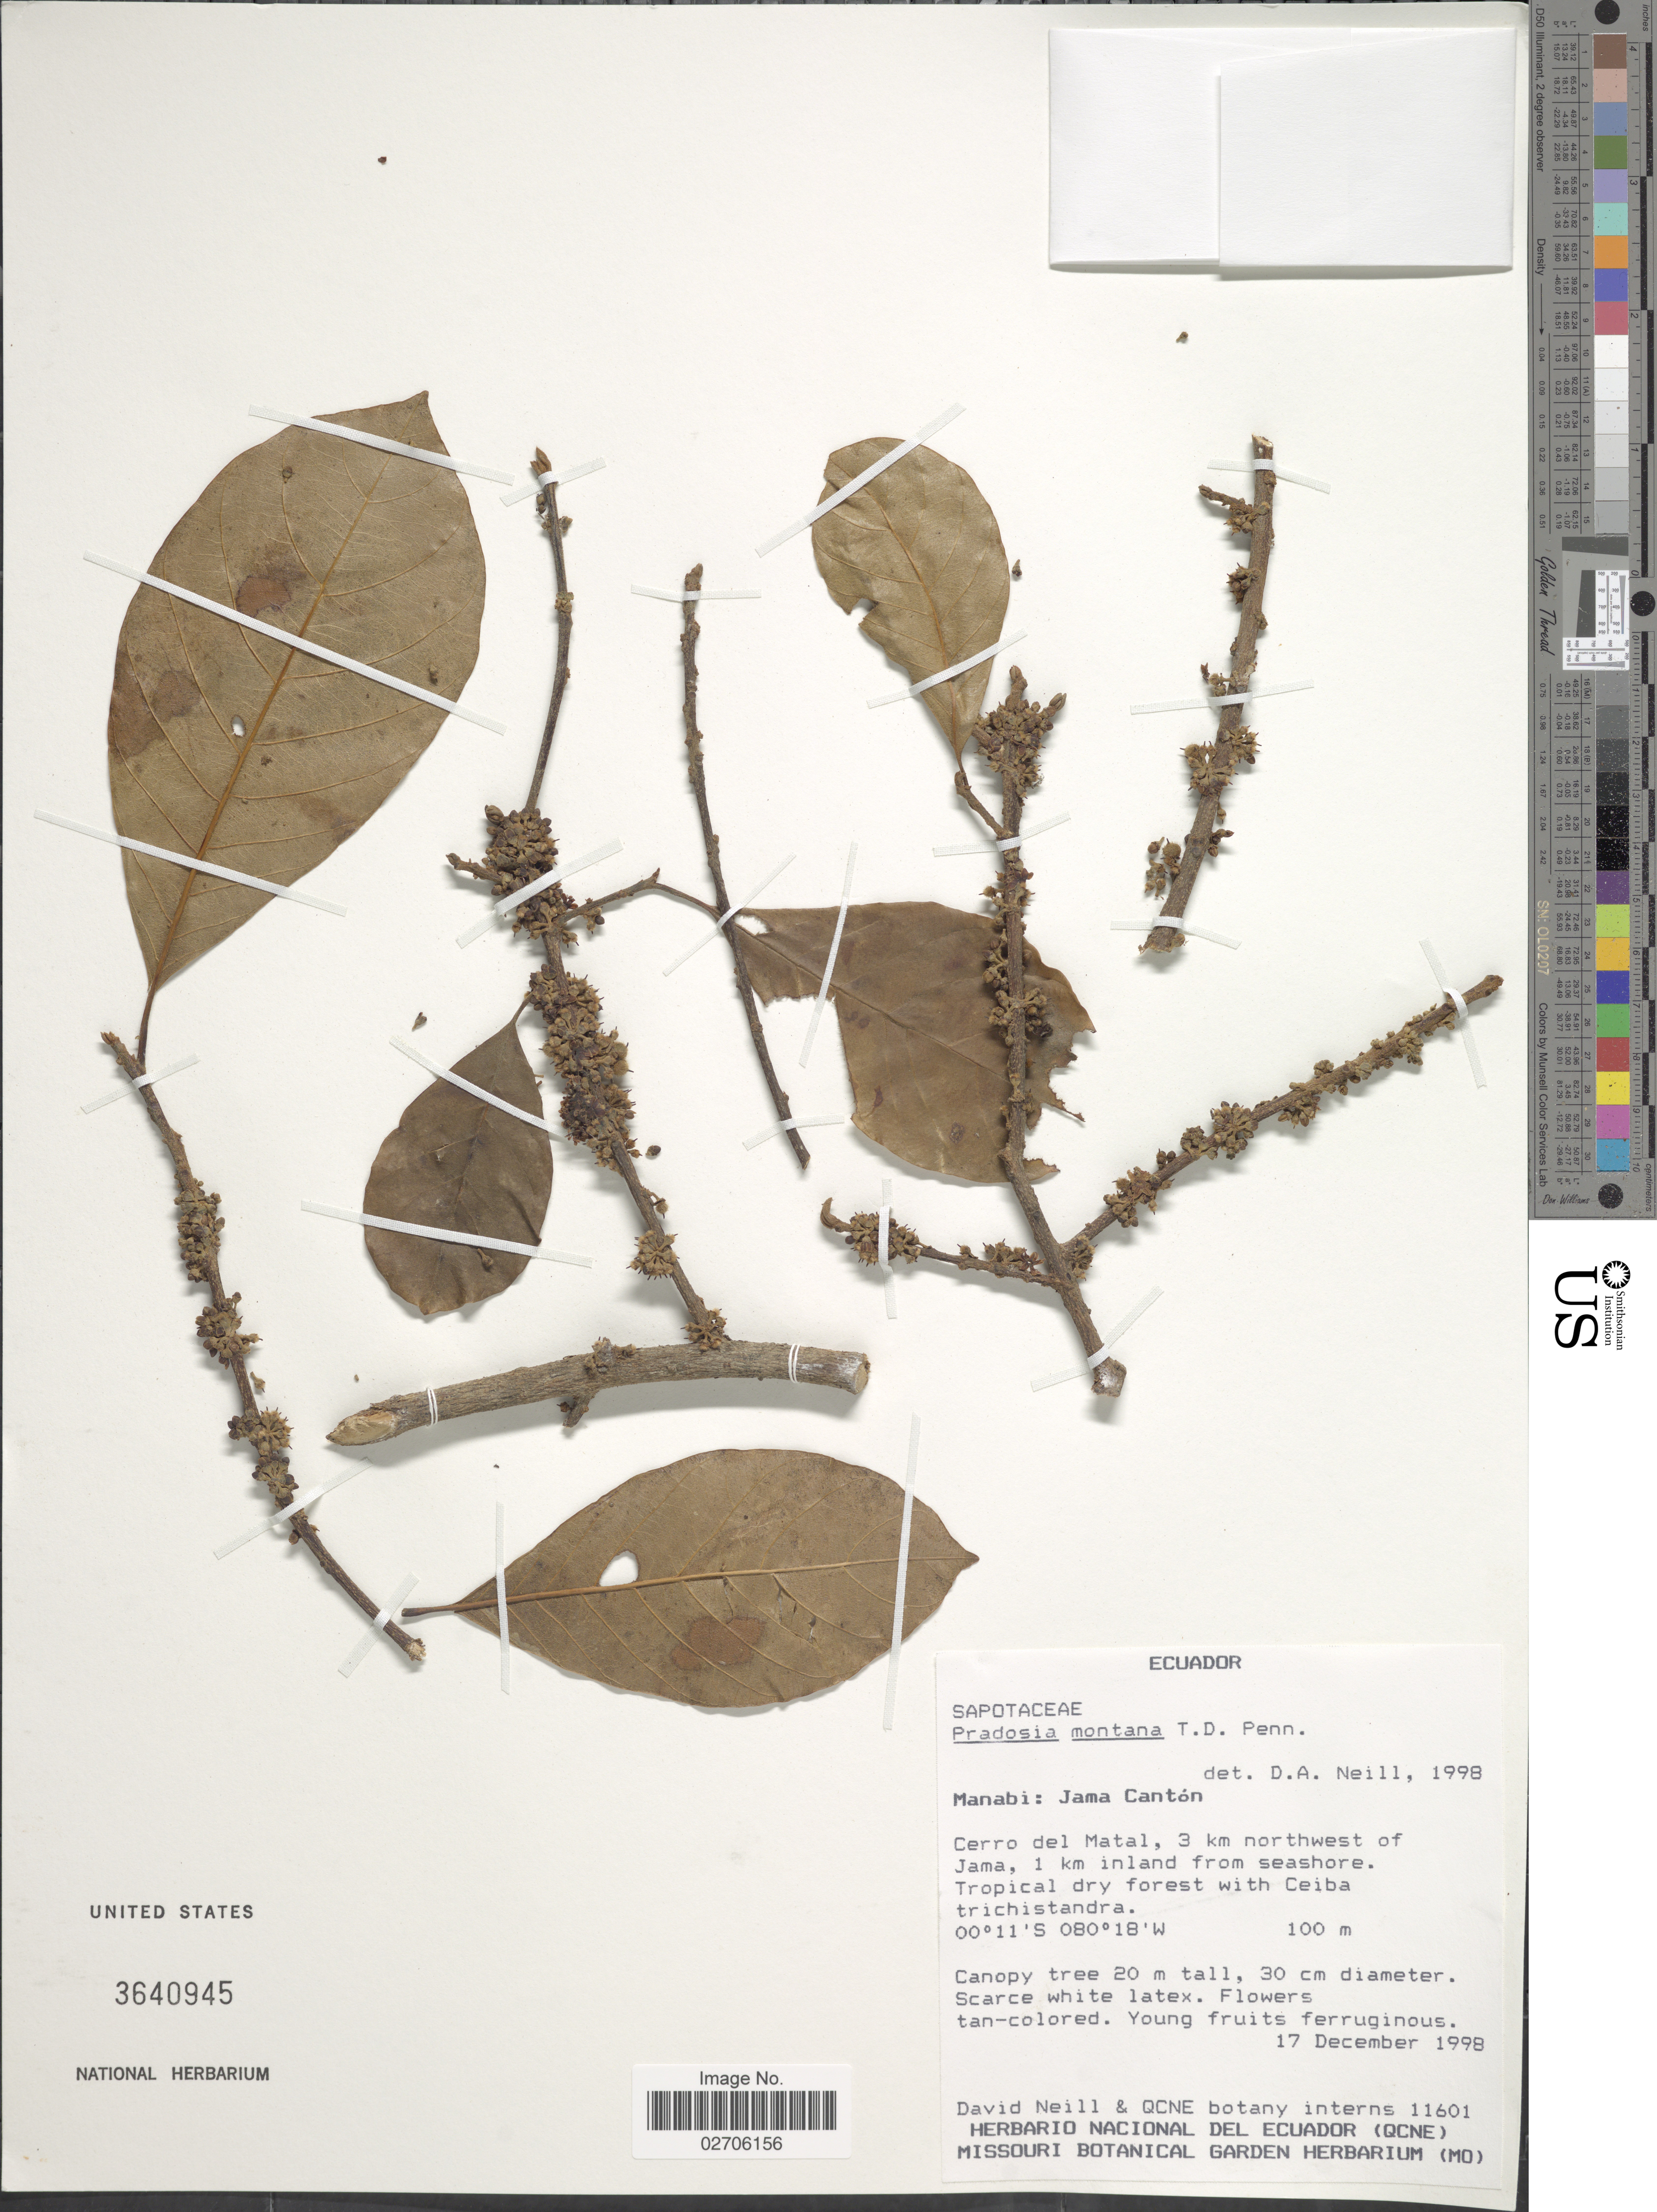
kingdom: Plantae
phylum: Tracheophyta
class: Magnoliopsida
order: Ericales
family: Sapotaceae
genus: Pradosia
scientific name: Pradosia montana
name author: T.D. Penn.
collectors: D. Neill & QCNE botany interns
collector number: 11601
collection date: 1998-12-17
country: Ecuador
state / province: Manabí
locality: Jama Cantón. Cerro del Matal, 3 km northwest of Jama, 1 km inland from seashore.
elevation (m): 100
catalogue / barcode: US 3640945